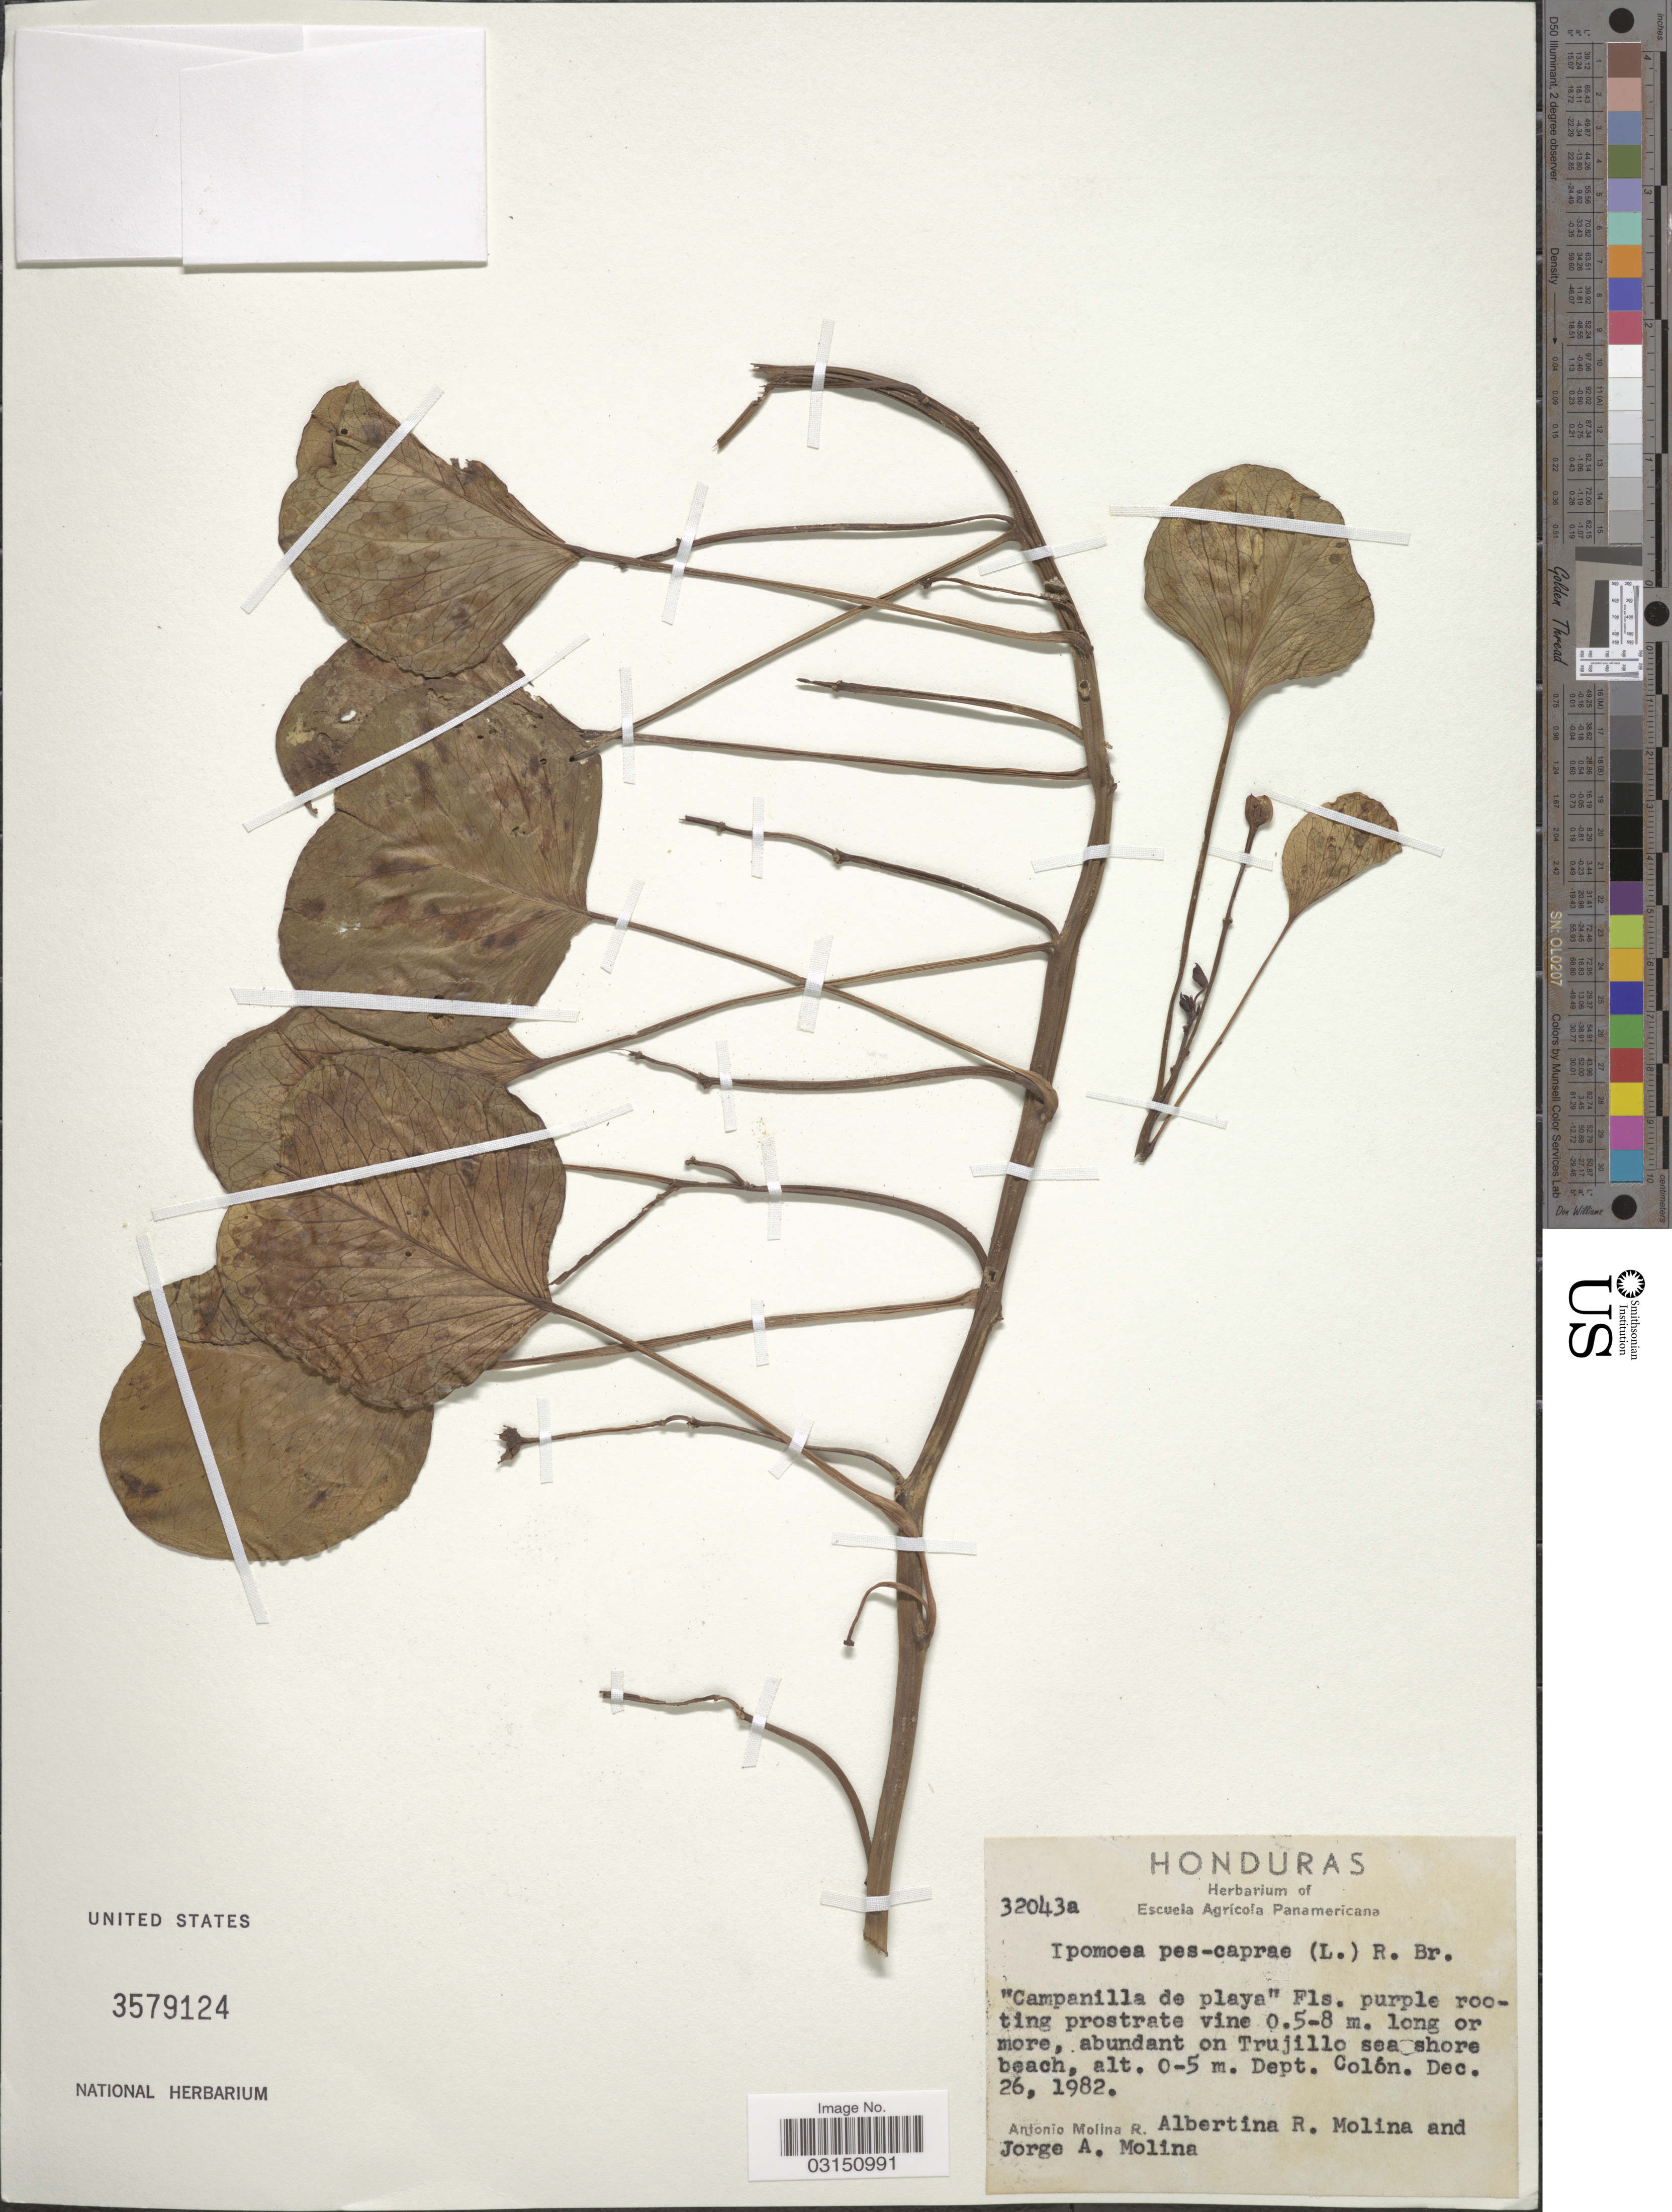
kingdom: Plantae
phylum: Tracheophyta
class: Magnoliopsida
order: Solanales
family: Convolvulaceae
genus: Ipomoea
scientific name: Ipomoea pes-caprae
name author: (L.) R. Br.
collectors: A. Molina R., A. R. Molina & J. A. Molina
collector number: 32043a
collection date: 1982-12-26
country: Honduras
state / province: Colón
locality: Abundant on Trujillo sea shore beach. Dept. Colón.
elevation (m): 0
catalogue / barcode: US 3579124